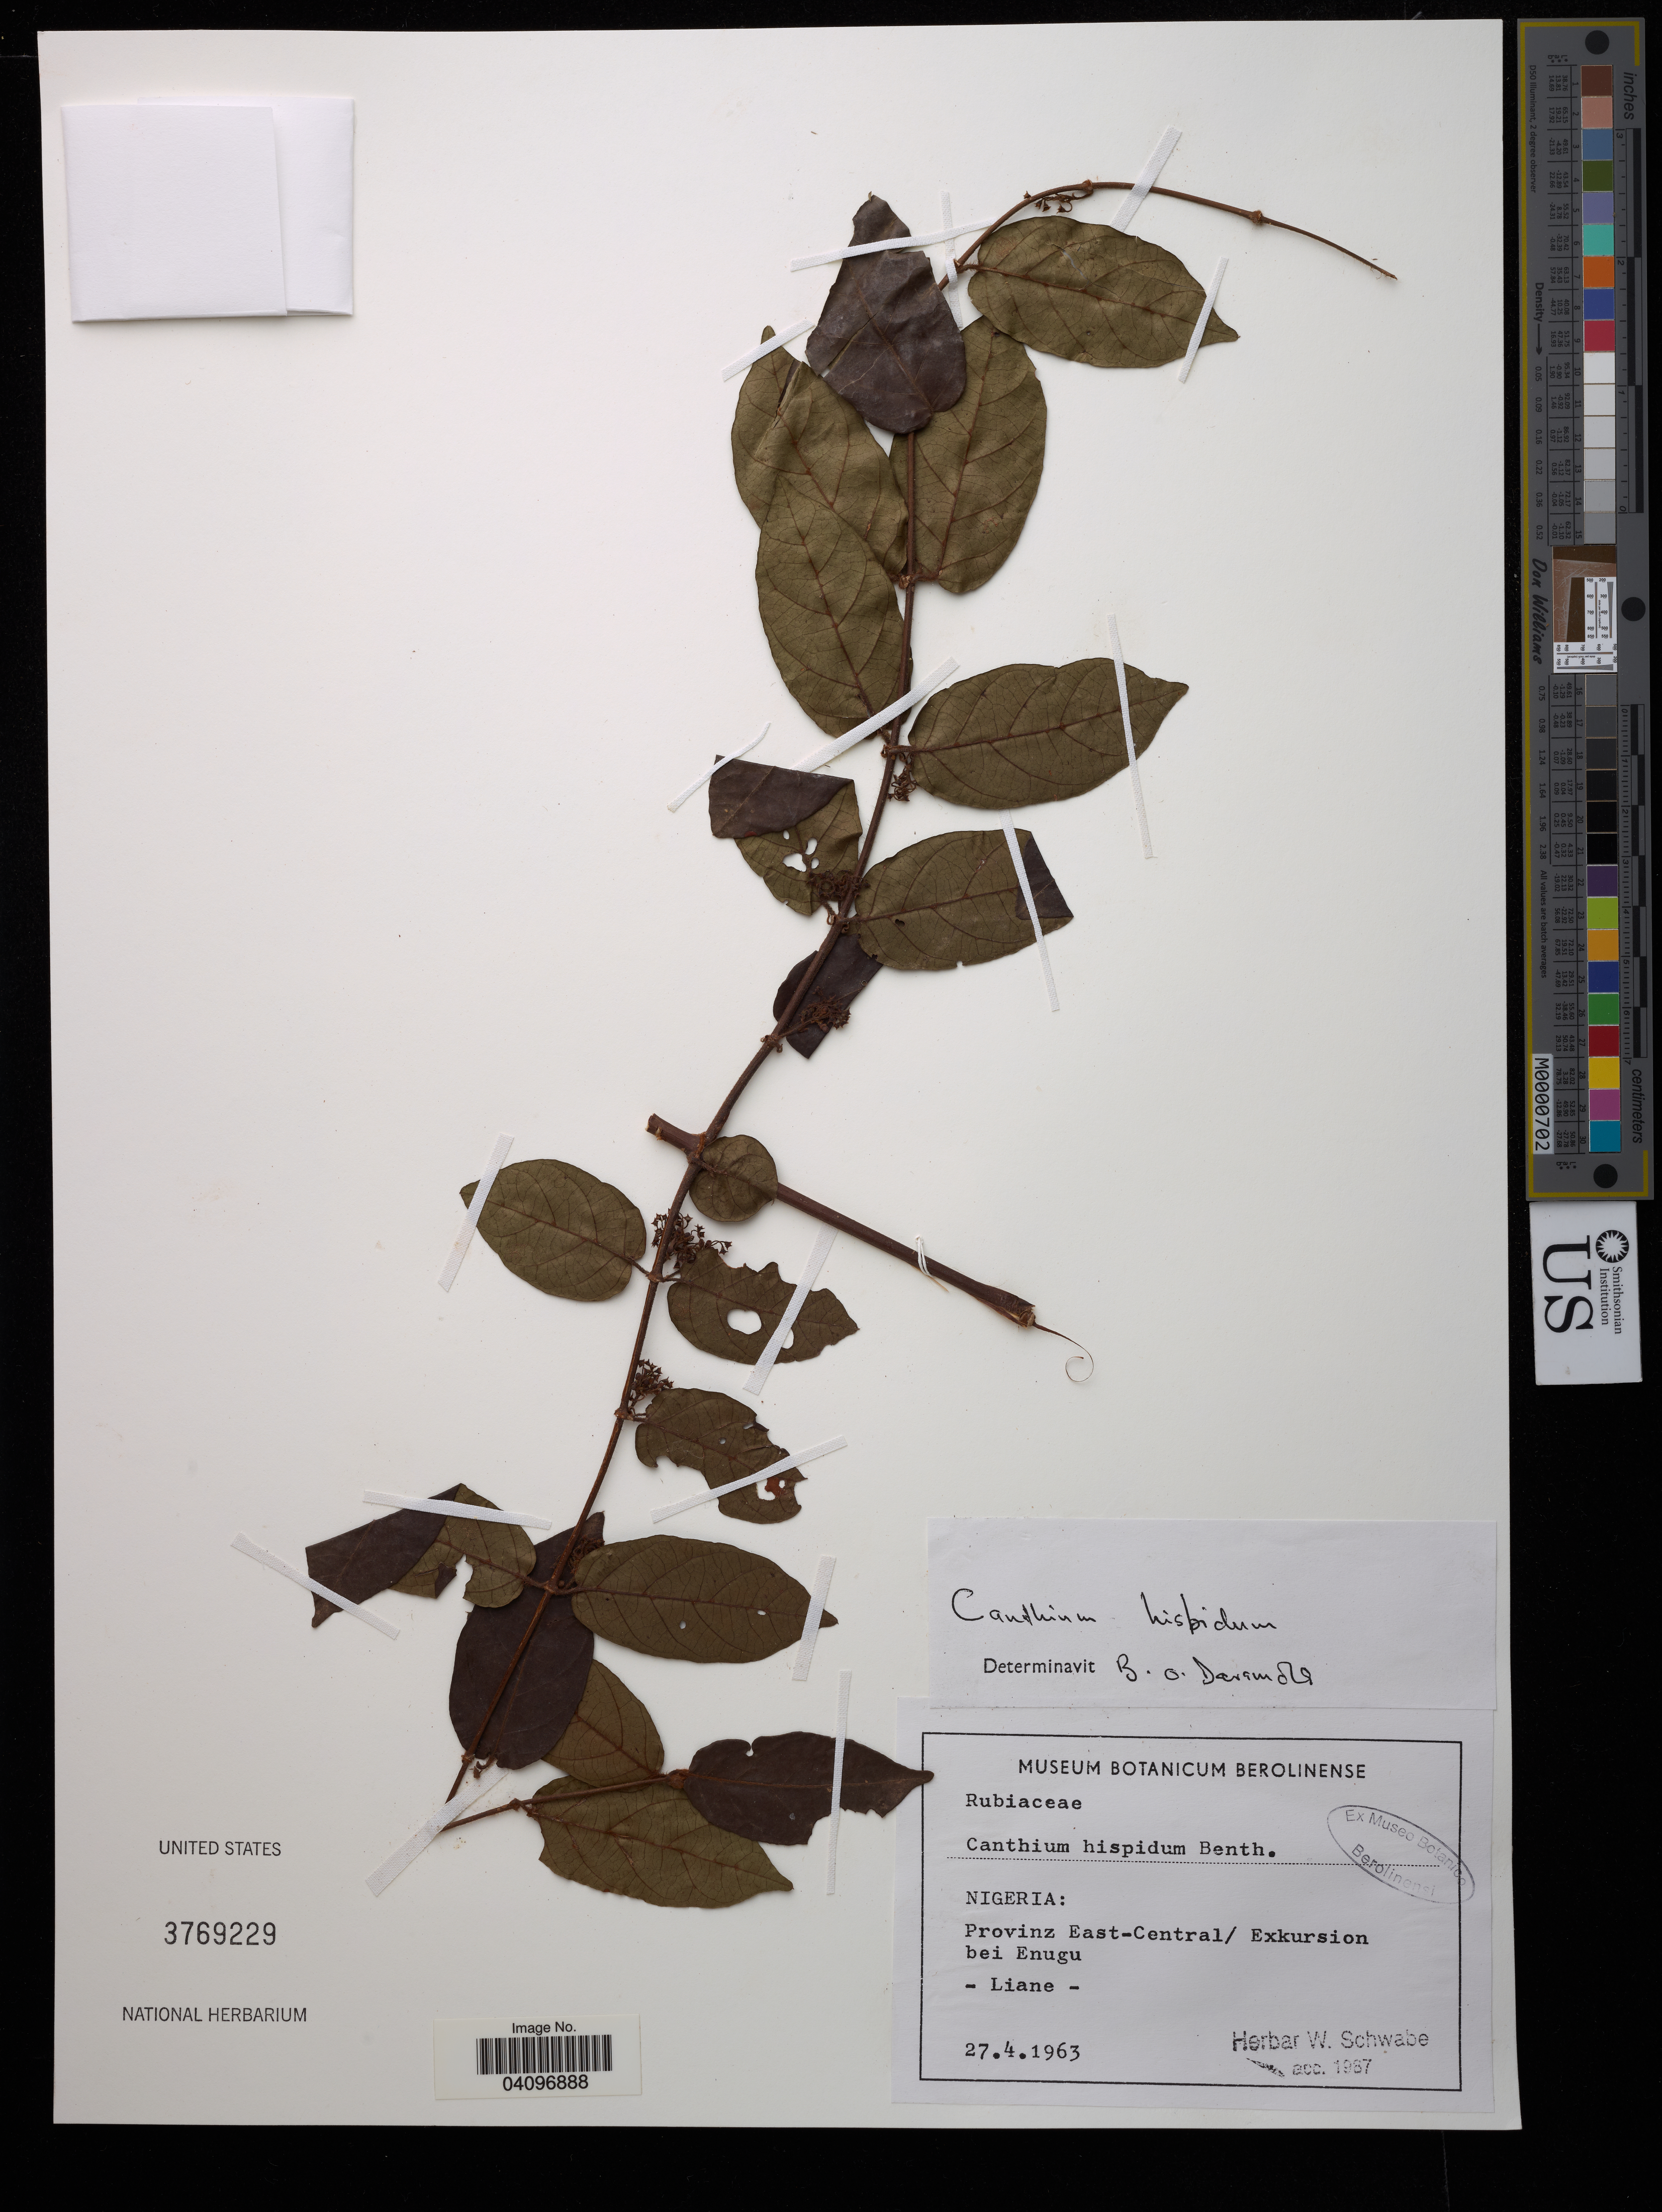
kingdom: Plantae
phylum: Tracheophyta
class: Magnoliopsida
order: Gentianales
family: Rubiaceae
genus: Canthium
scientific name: Canthium hispidum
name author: Benth.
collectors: W. Schwabe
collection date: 1963-04-27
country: Nigeria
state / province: Enugu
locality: Provinz East-Central.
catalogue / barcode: US 3769229